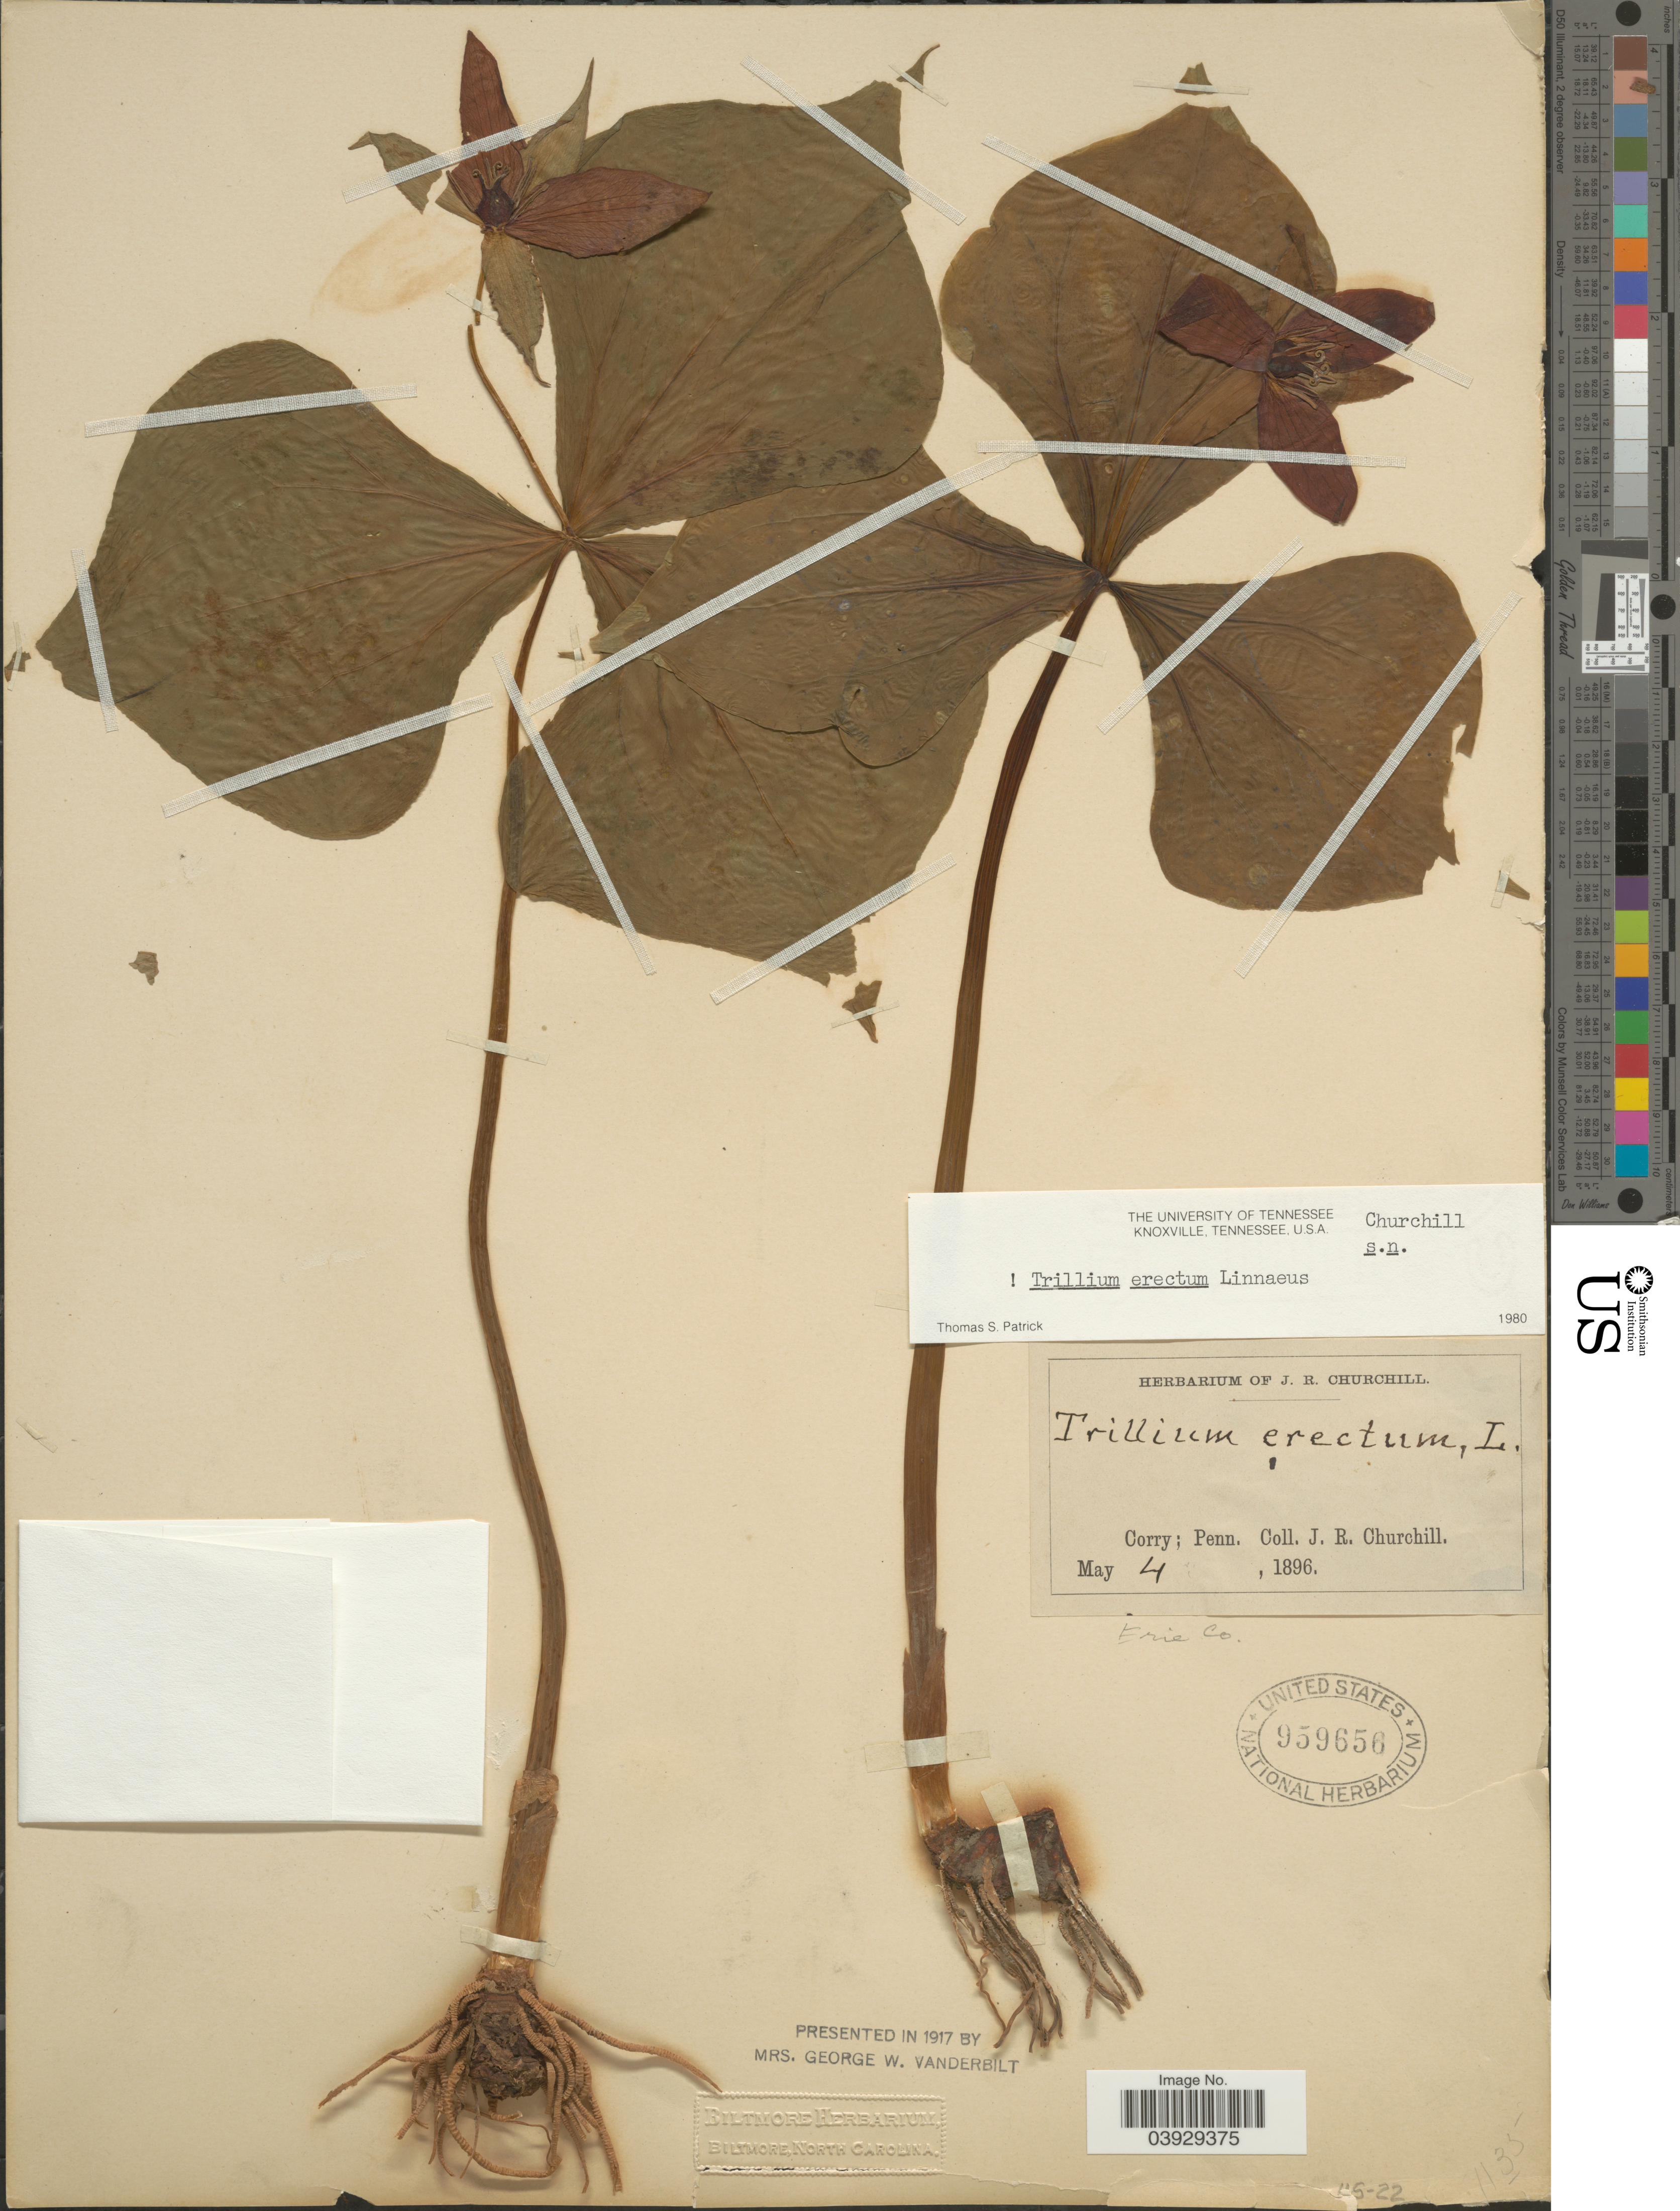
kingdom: Plantae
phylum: Tracheophyta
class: Liliopsida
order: Liliales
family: Melanthiaceae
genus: Trillium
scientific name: Trillium erectum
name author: L.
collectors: J. Churchill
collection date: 1896-05-04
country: United States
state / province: Pennsylvania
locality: Corry; Erie Co.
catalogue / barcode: US 959656